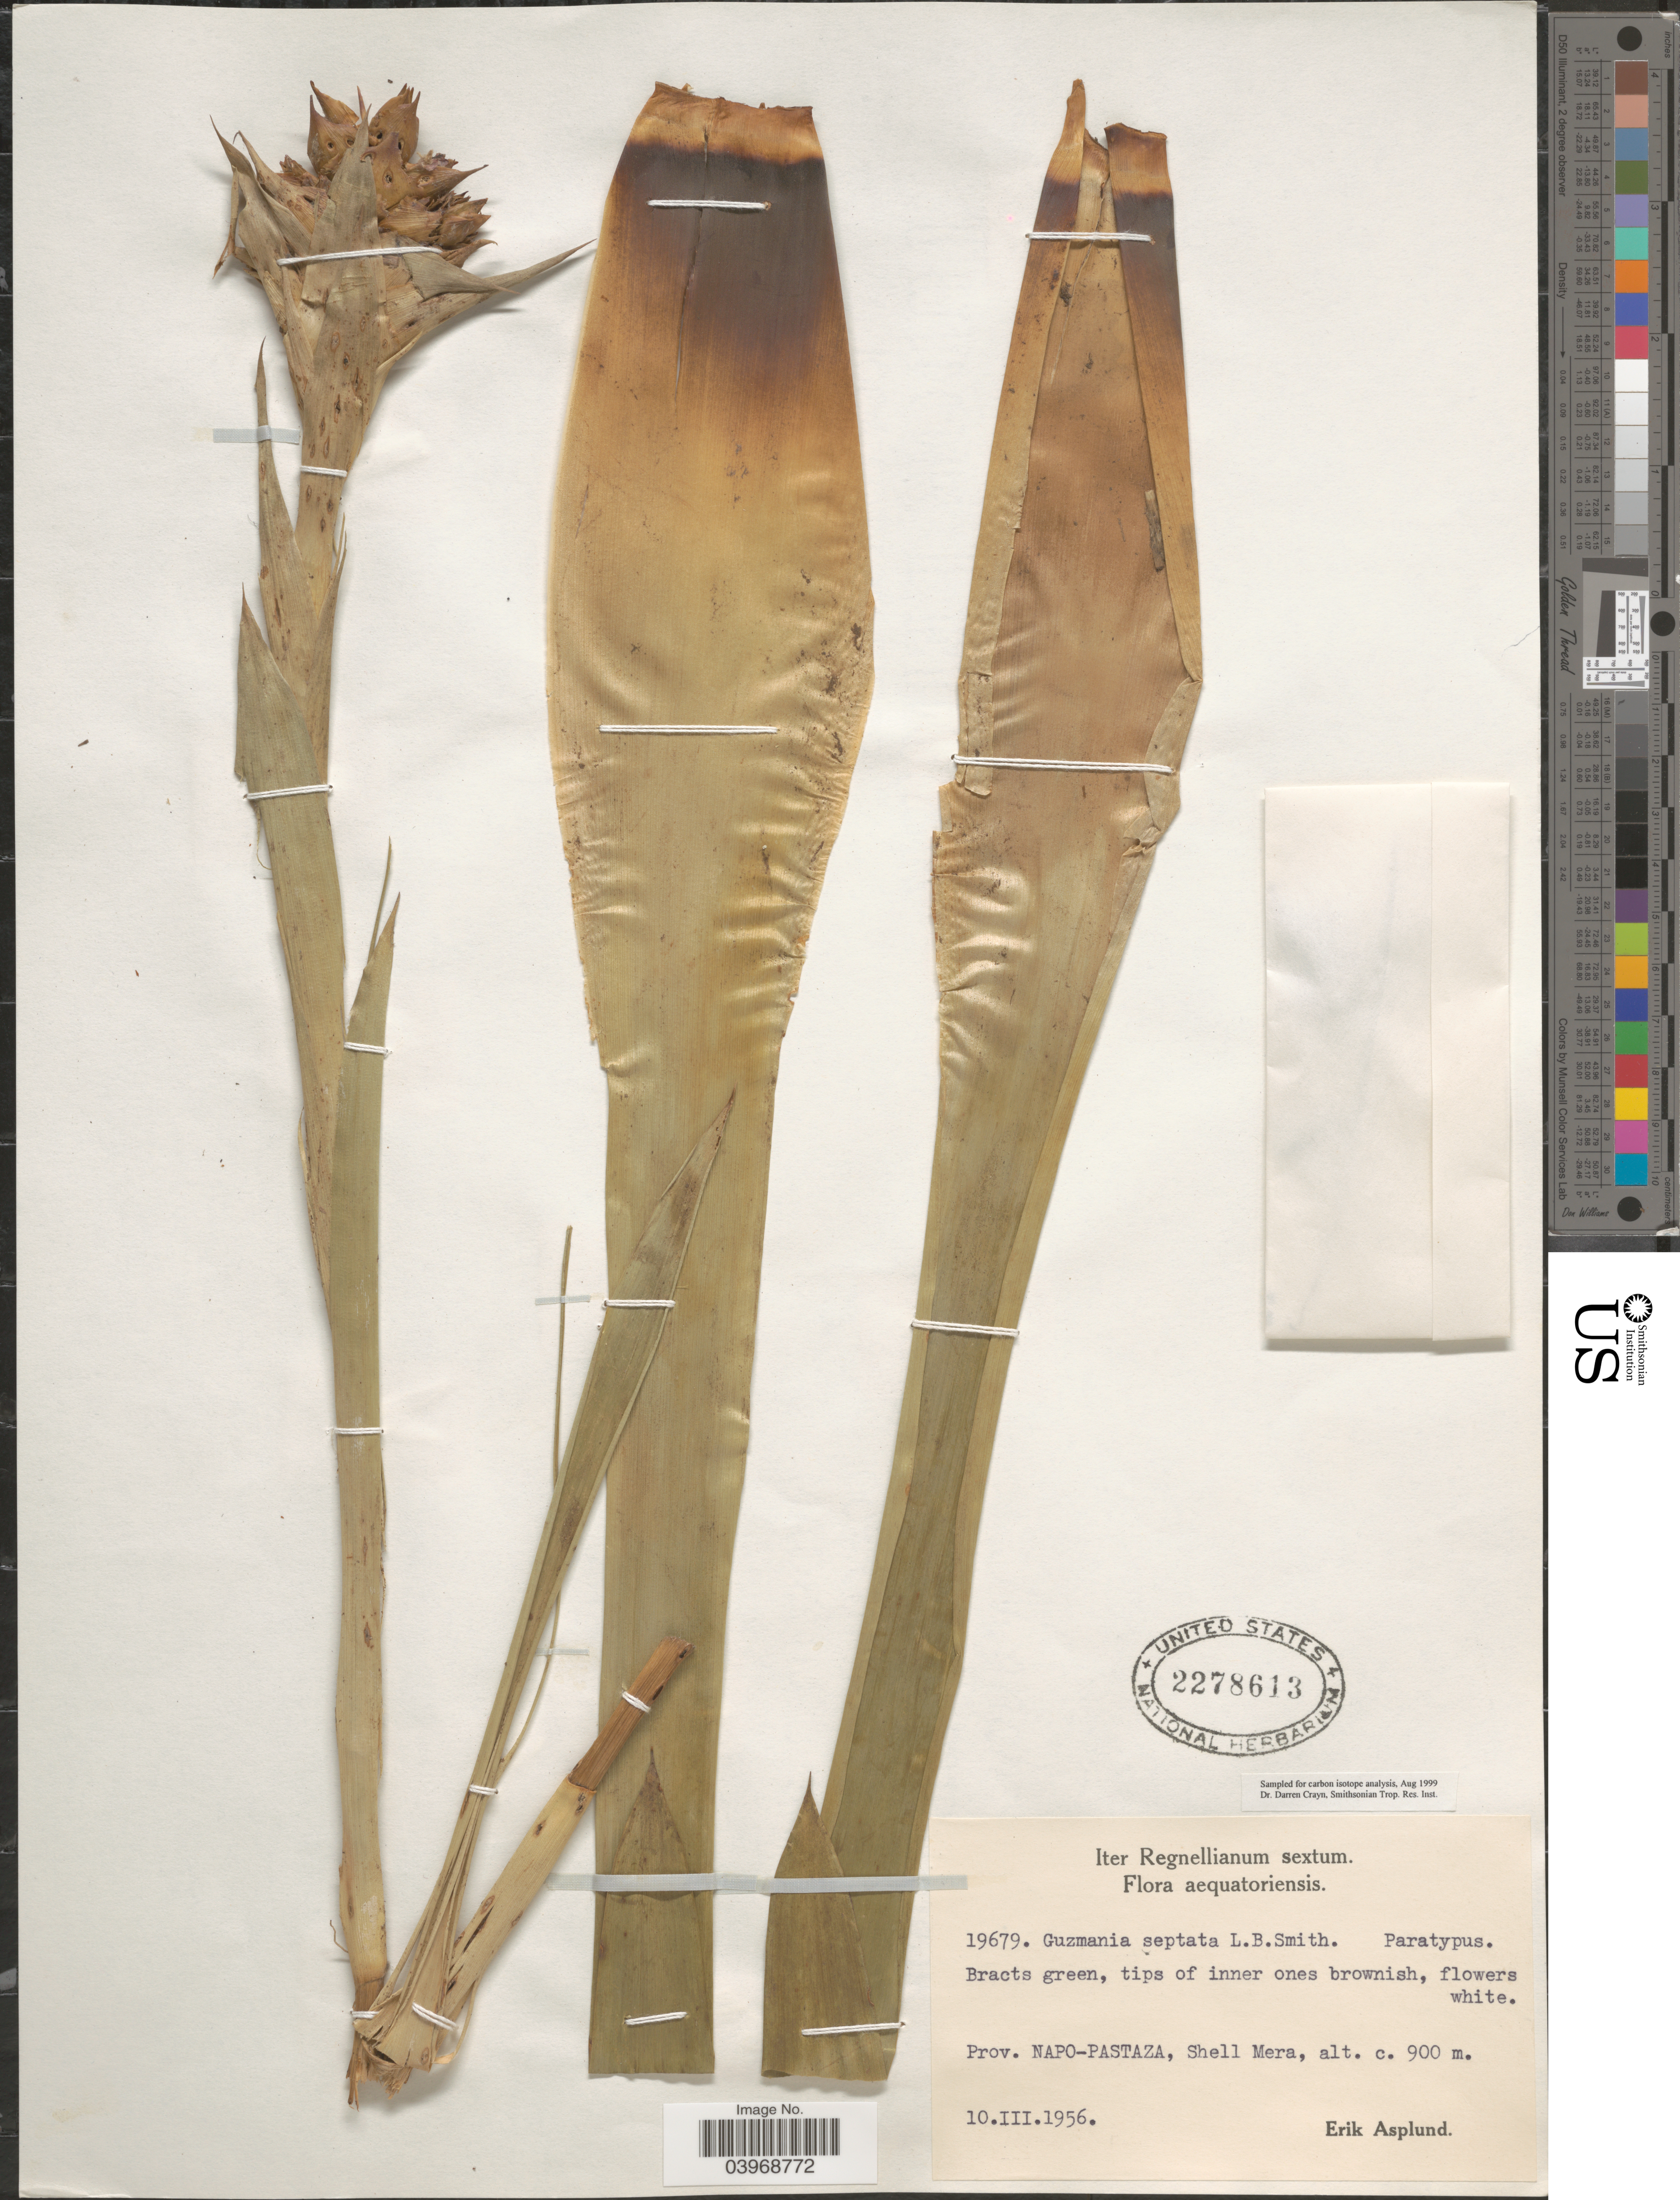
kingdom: Plantae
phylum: Tracheophyta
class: Liliopsida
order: Poales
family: Bromeliaceae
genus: Guzmania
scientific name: Guzmania septata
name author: L.B. Sm.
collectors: E. Asplund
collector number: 19679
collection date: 1956-03-10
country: Ecuador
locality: Aequatoriensis. Prov. Napo-Pastaza, Shell Mera.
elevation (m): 900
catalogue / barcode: US 2278613